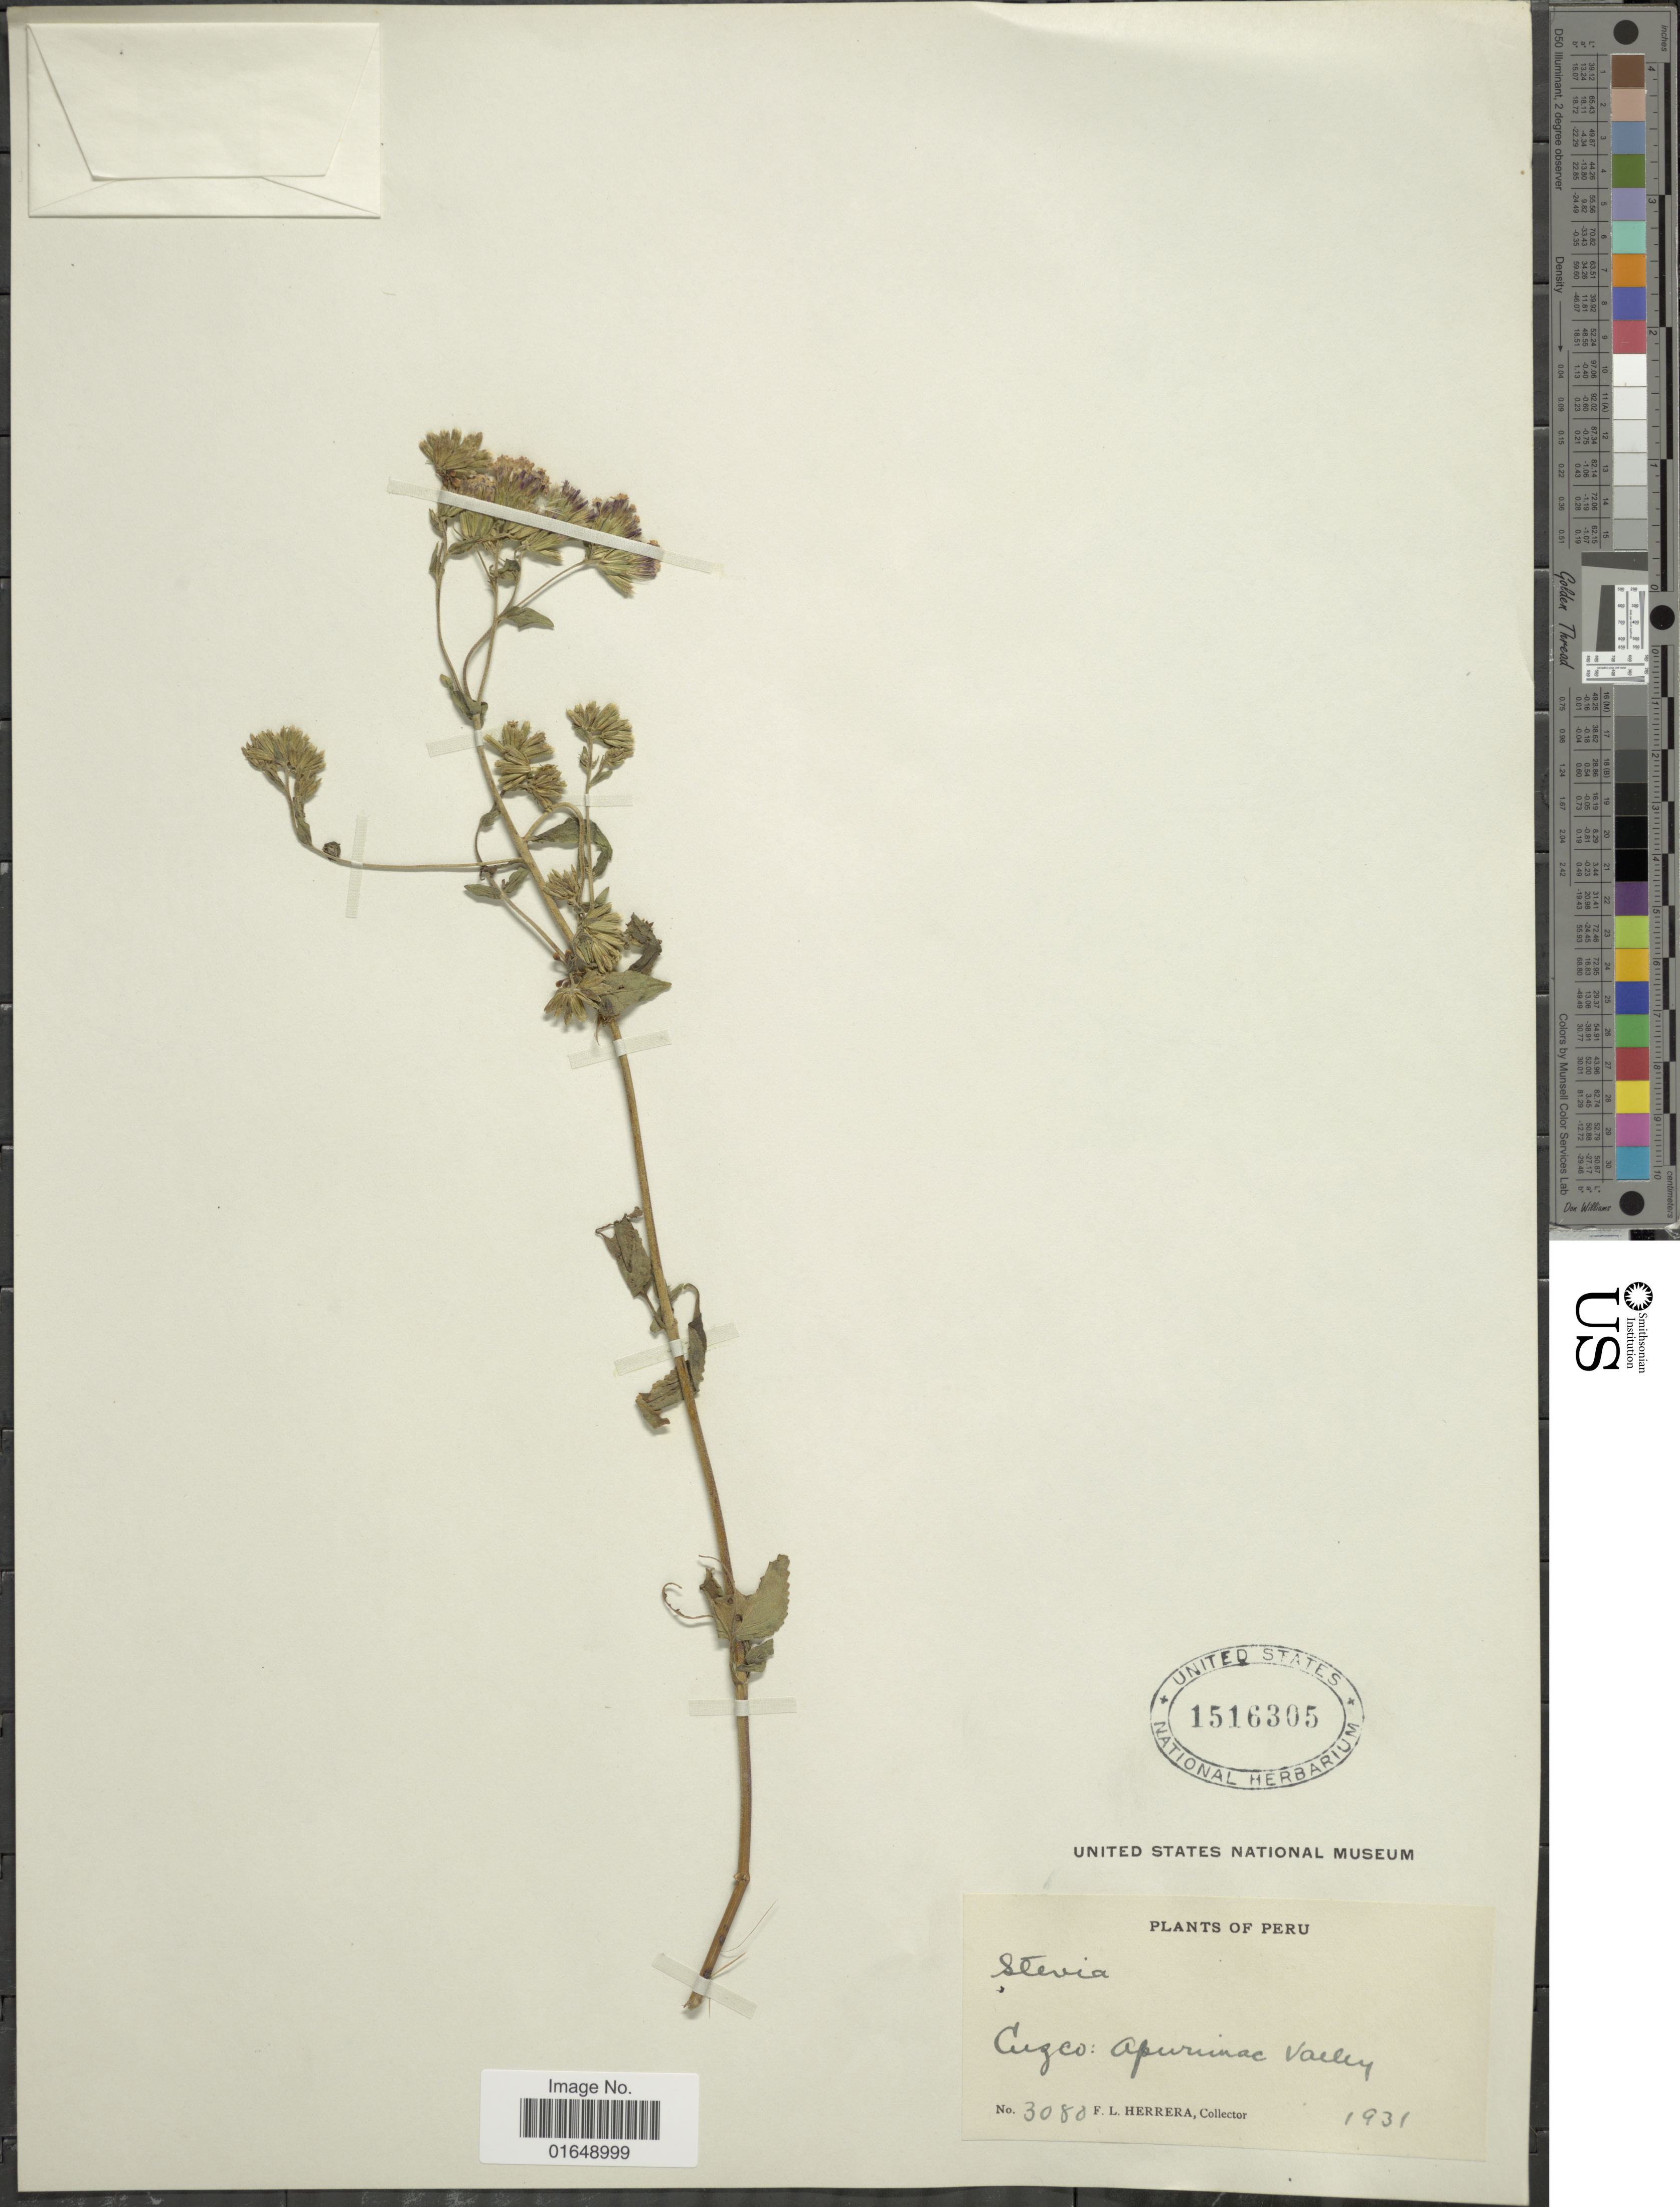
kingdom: Plantae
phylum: Tracheophyta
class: Magnoliopsida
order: Asterales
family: Asteraceae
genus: Stevia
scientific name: Stevia sp.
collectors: F. L. Herrera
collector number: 3080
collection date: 1931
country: Peru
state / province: Cusco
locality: Apurimac valley.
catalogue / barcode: US 1516305